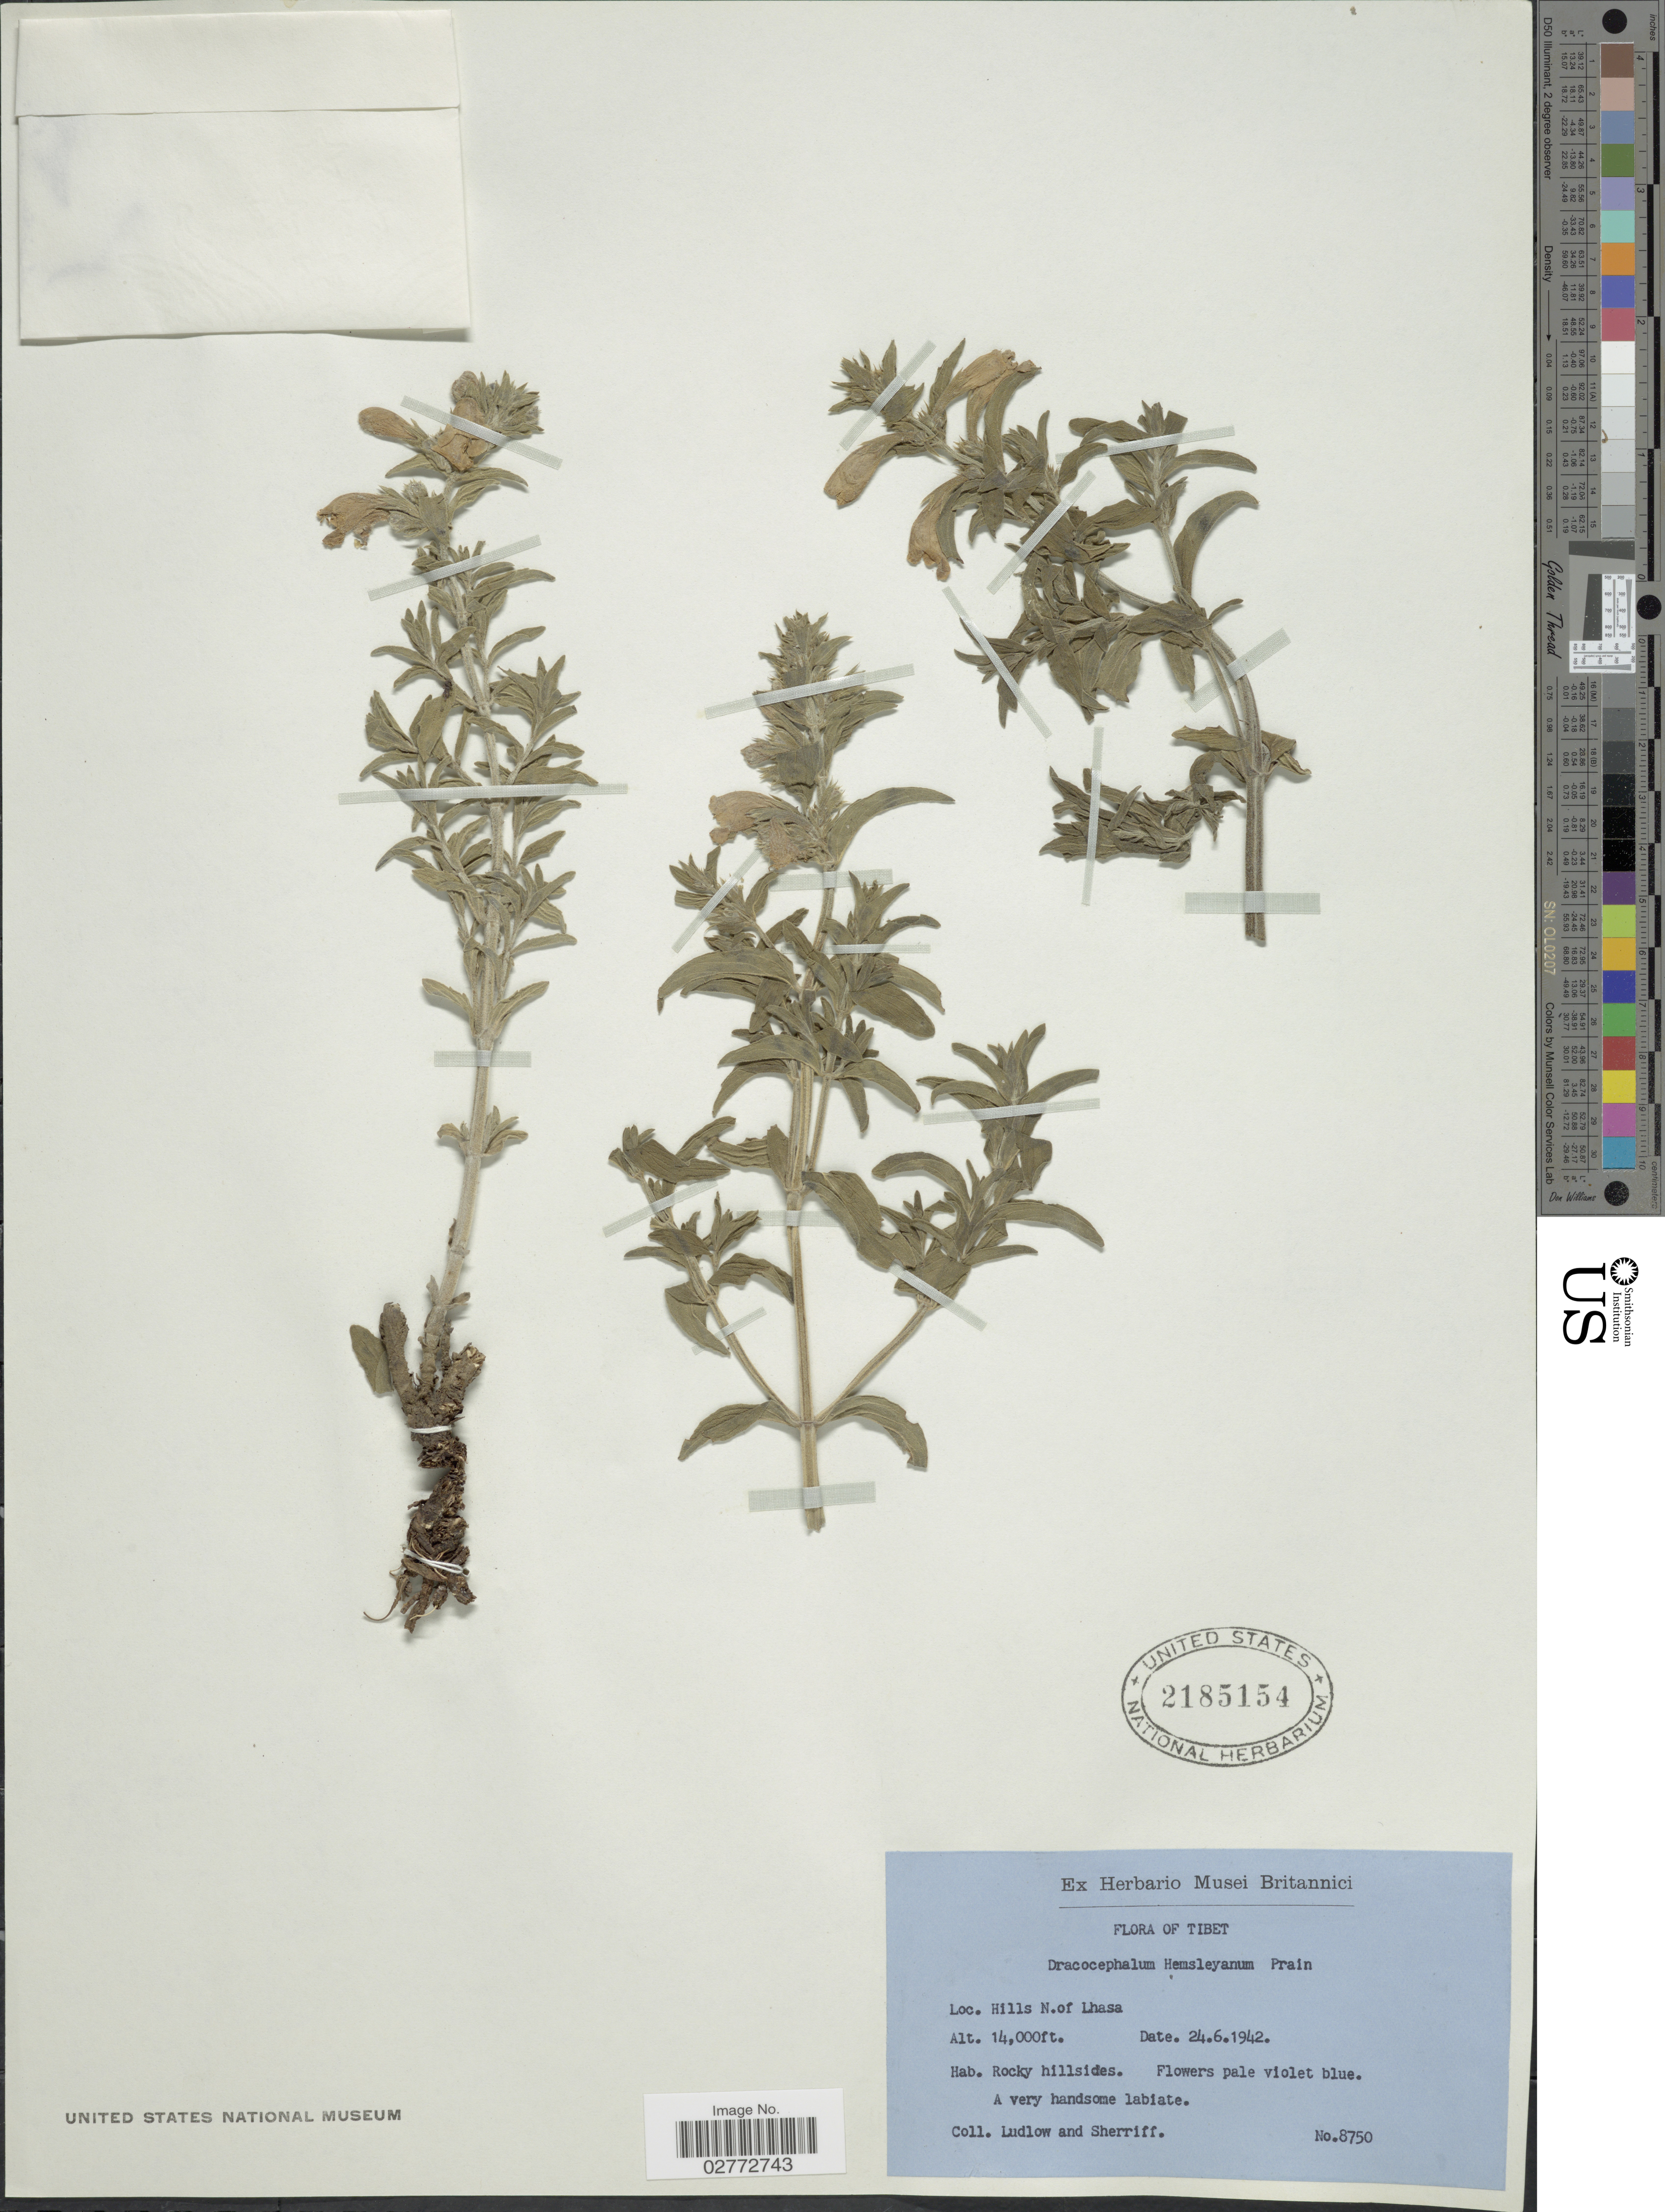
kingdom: Plantae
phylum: Tracheophyta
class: Magnoliopsida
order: Lamiales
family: Lamiaceae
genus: Dracocephalum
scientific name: Dracocephalum hemsleyanum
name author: (Oliv. ex Prain) Prain ex C. Marquand & Airy Shaw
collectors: -. Ludlow & Sherriff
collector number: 8750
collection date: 1942-06-24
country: China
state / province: Xizang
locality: Tibet. Hills N. of Lhasa.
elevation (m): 4267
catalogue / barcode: US 2185154